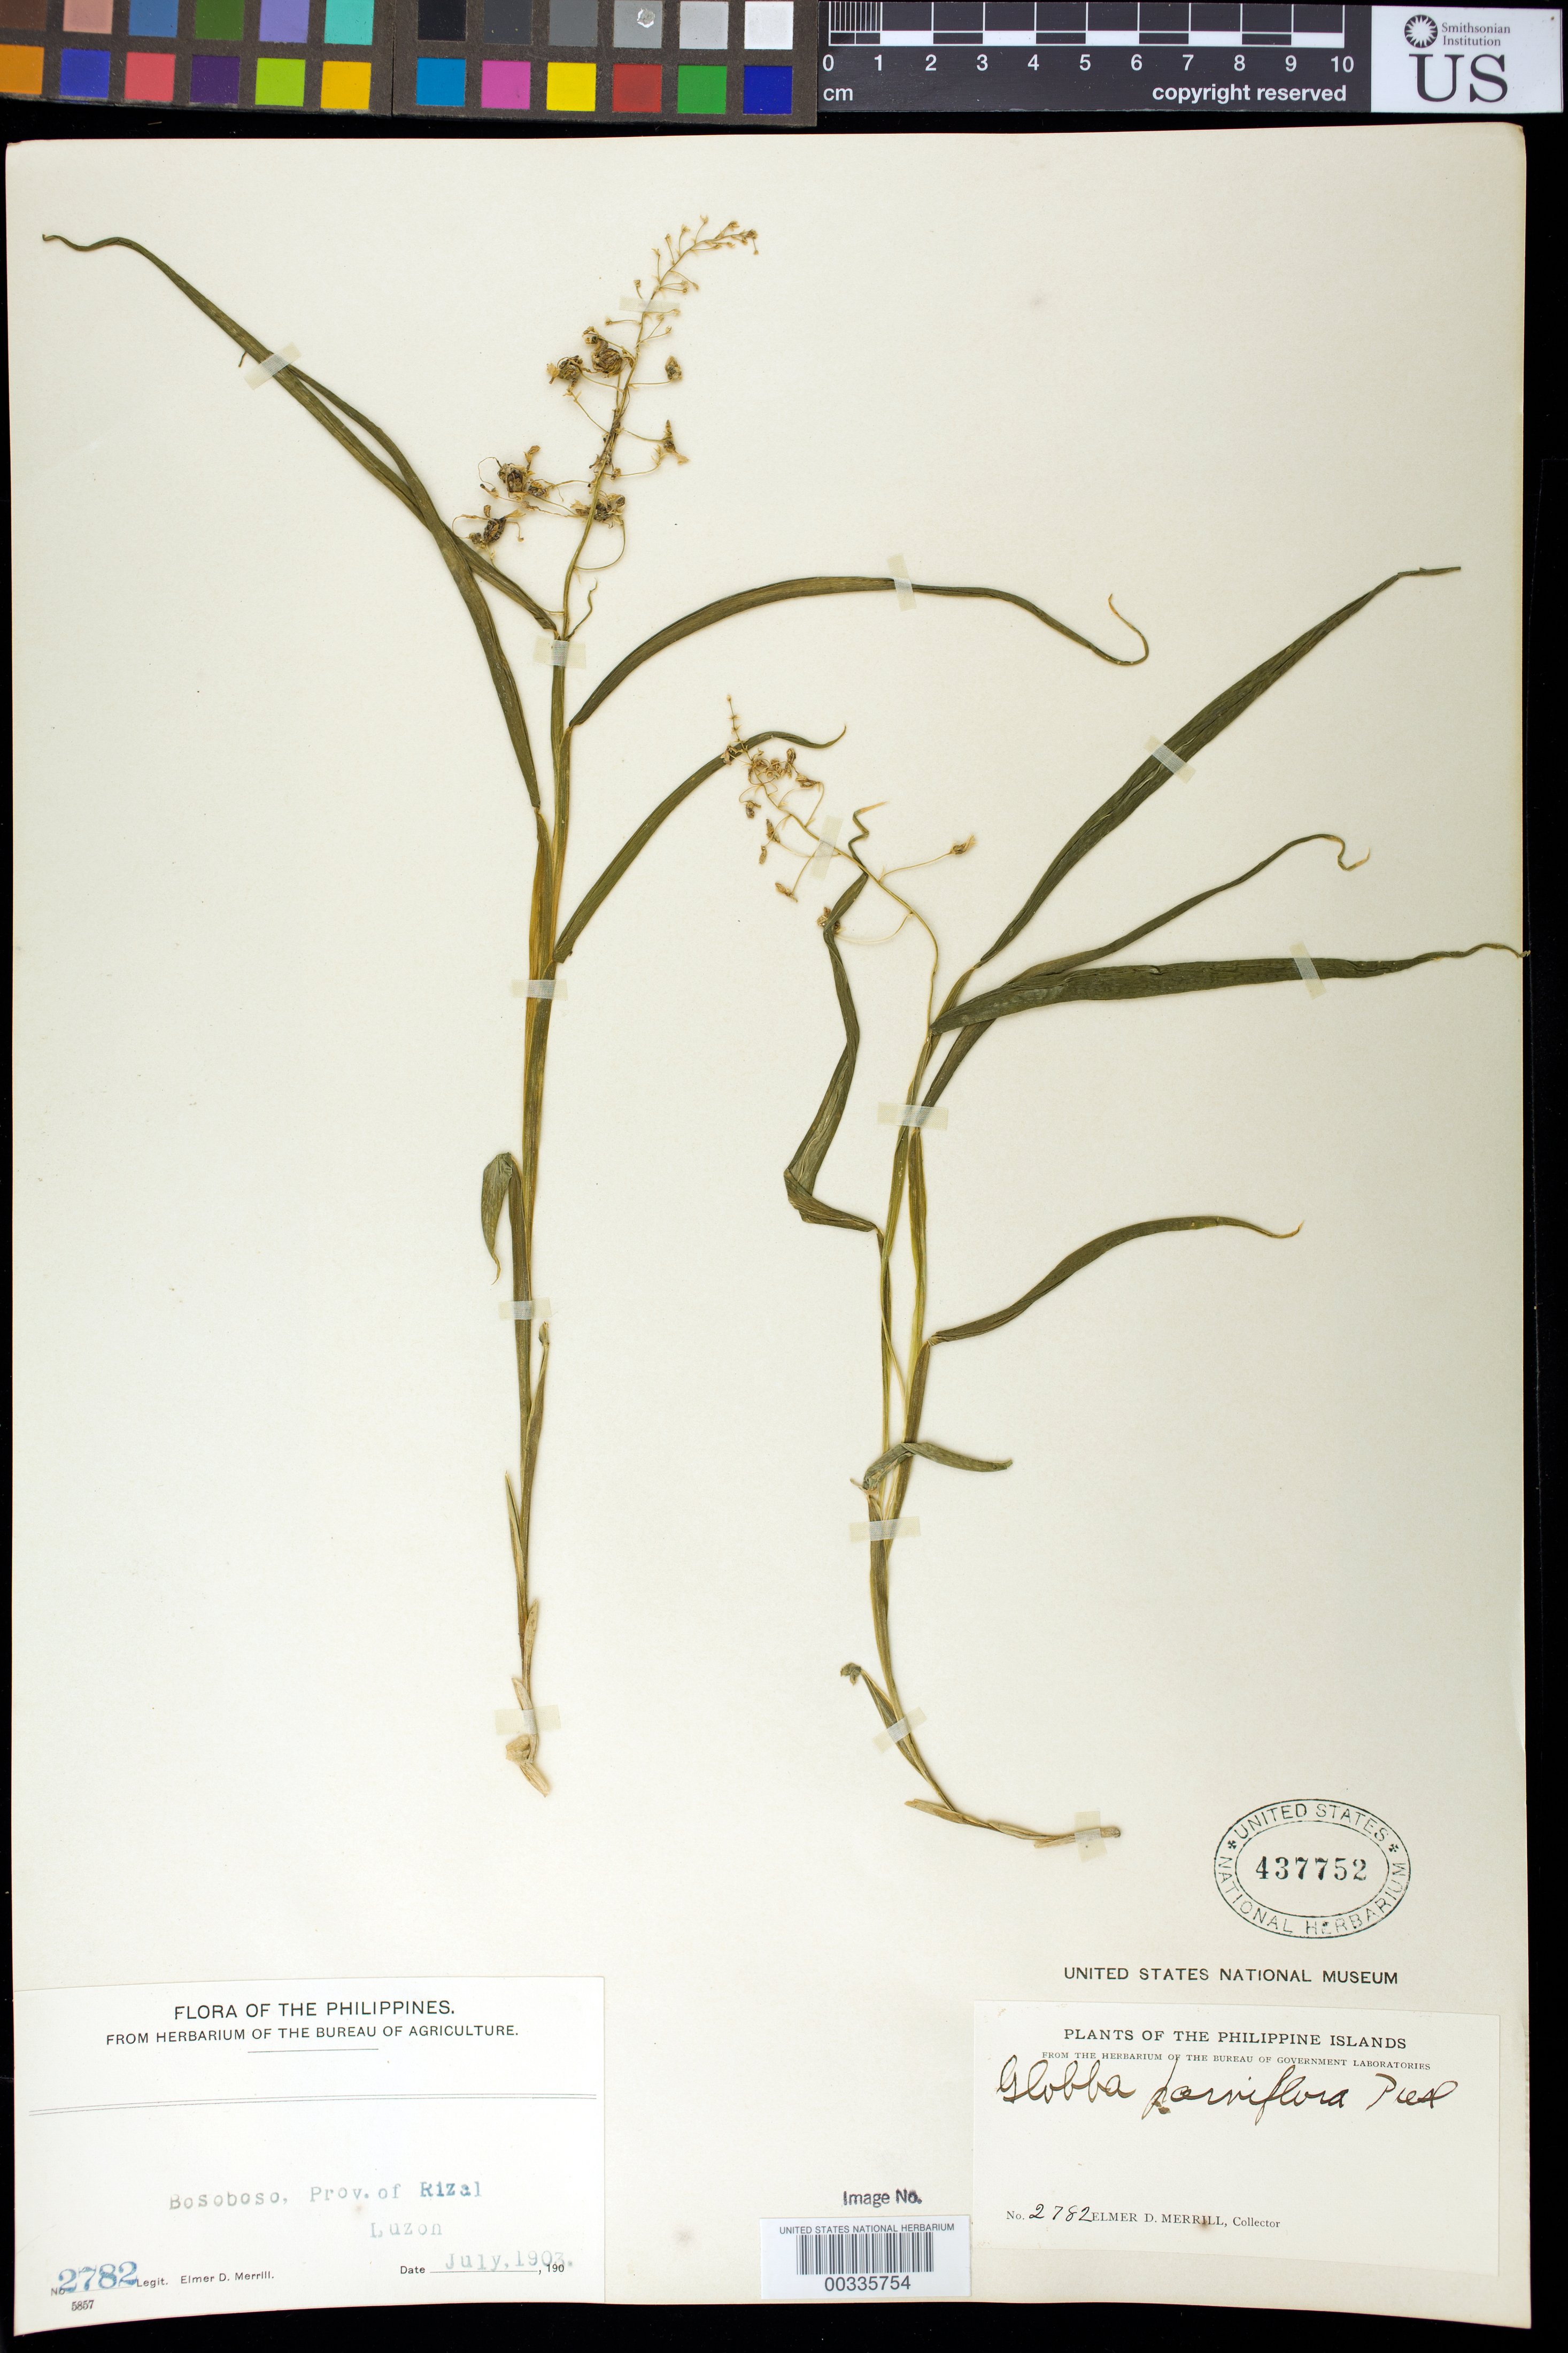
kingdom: Plantae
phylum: Tracheophyta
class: Liliopsida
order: Zingiberales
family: Zingiberaceae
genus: Globba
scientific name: Globba parviflora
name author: C. Presl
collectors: E. D. Merrill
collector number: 2782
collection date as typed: Jul 1903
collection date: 1903-07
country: Philippines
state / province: Calabarzon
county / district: Rizal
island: Luzon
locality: Bosoboso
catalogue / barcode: US 437752